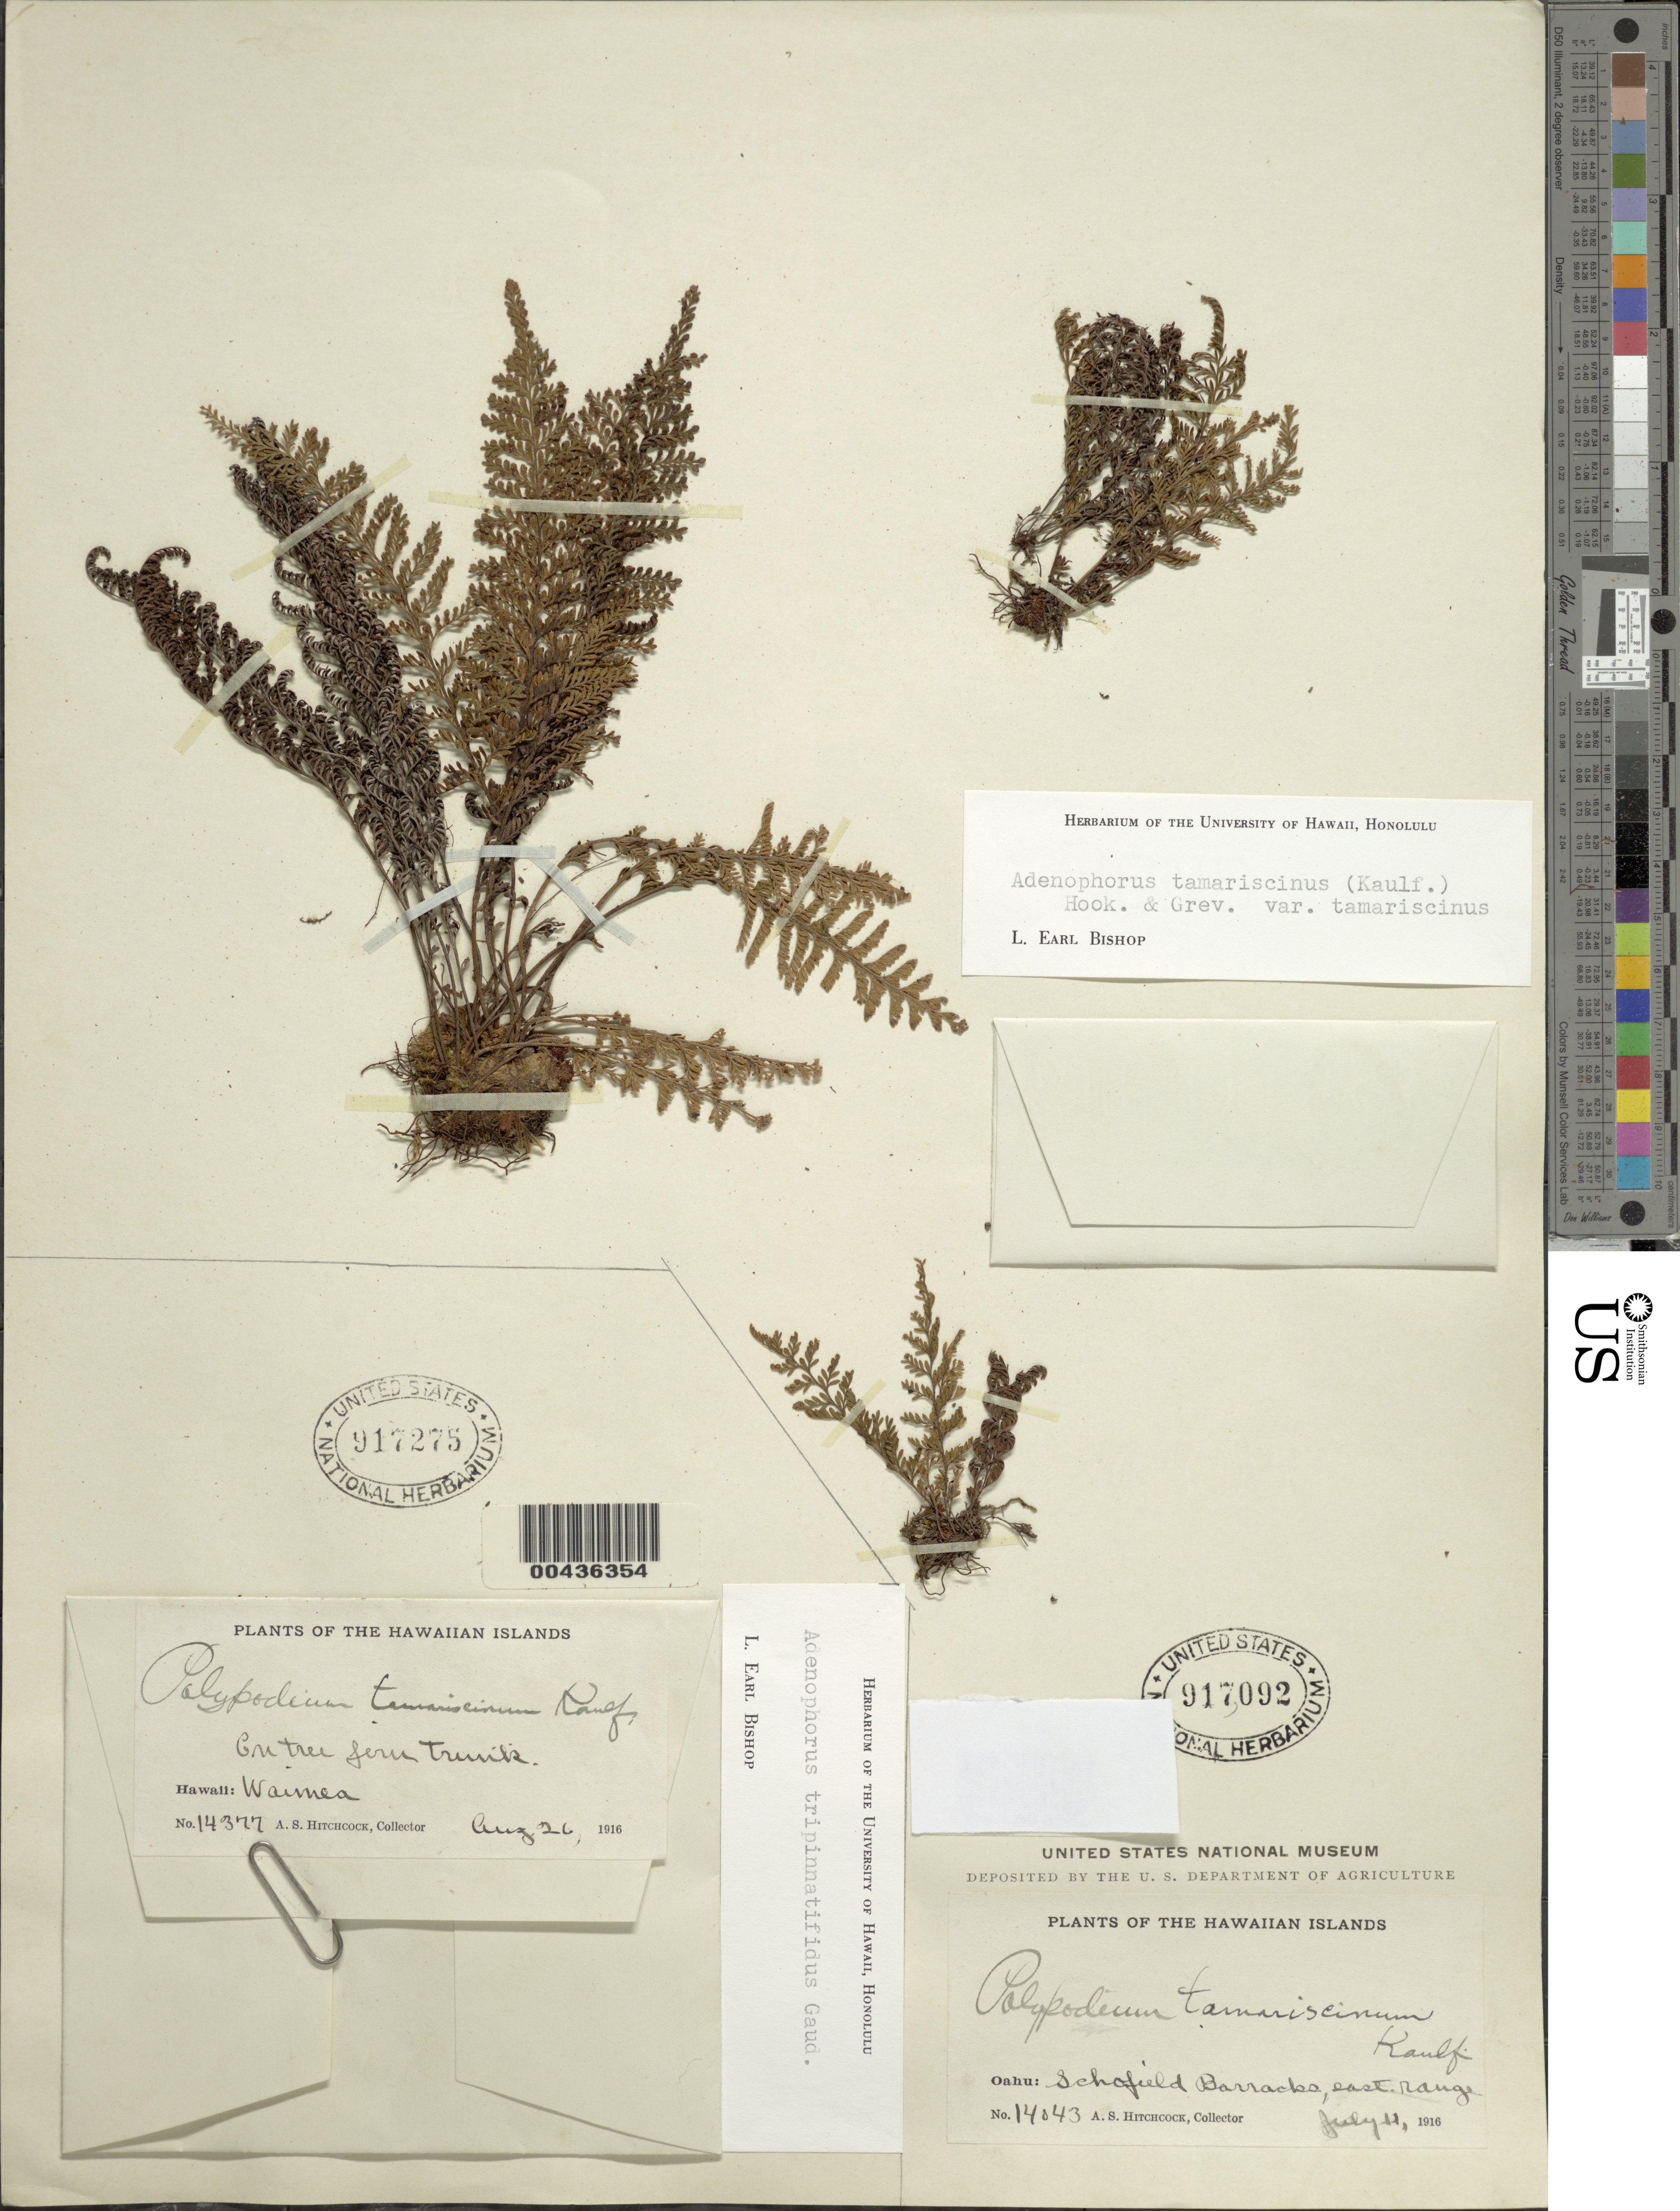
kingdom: Plantae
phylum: Tracheophyta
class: Polypodiopsida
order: Polypodiales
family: Polypodiaceae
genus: Adenophorus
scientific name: Adenophorus tamariscinus var. tamariscinus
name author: Hook. & Grev.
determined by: Bishop, L. E.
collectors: A. S. Hitchcock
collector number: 14377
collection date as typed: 26 Aug 1916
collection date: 1916-08-26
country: United States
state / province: Hawaii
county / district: Hawaii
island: Hawaii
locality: Waimea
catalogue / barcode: US 917275